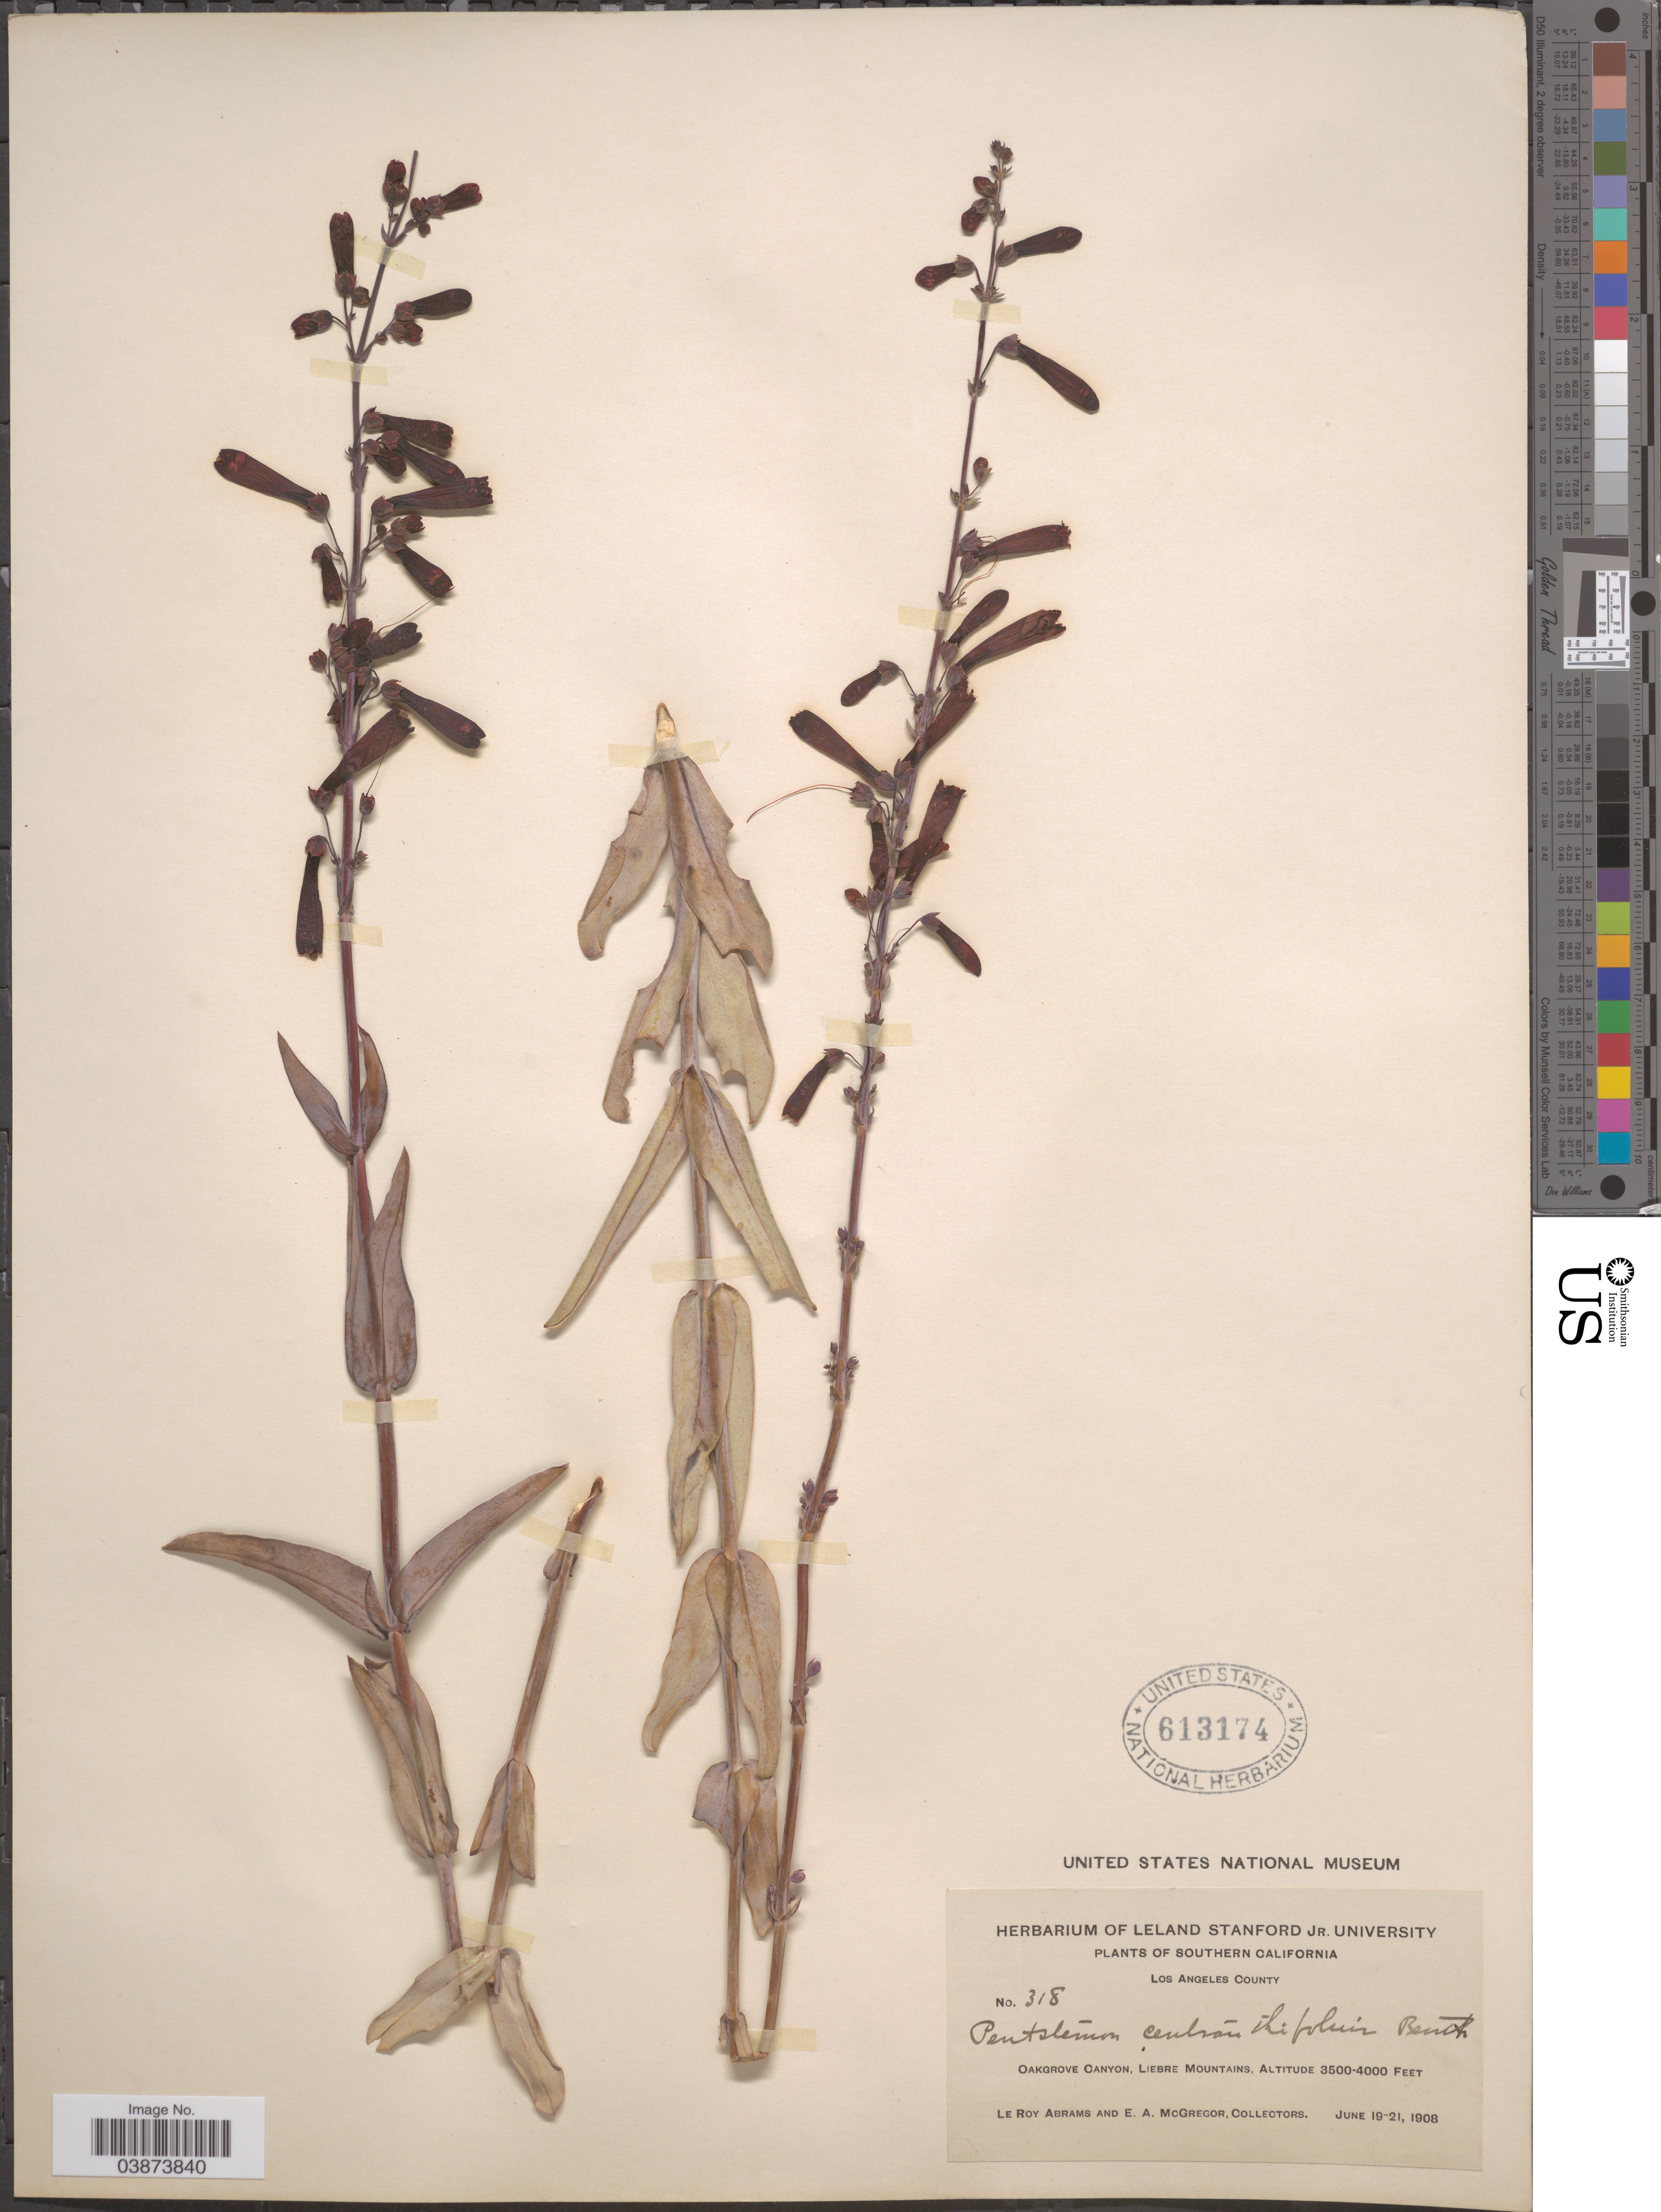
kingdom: Plantae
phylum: Tracheophyta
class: Magnoliopsida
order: Lamiales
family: Plantaginaceae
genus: Penstemon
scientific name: Penstemon centranthifolius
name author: Benth.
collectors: L. Abrams & E. A. McGregor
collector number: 318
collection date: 1908-06-19/1908-06-21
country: United States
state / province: California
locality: Southern California. Oakgrove Canyon, Liebre Mountains.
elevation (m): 1067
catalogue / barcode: US 613174